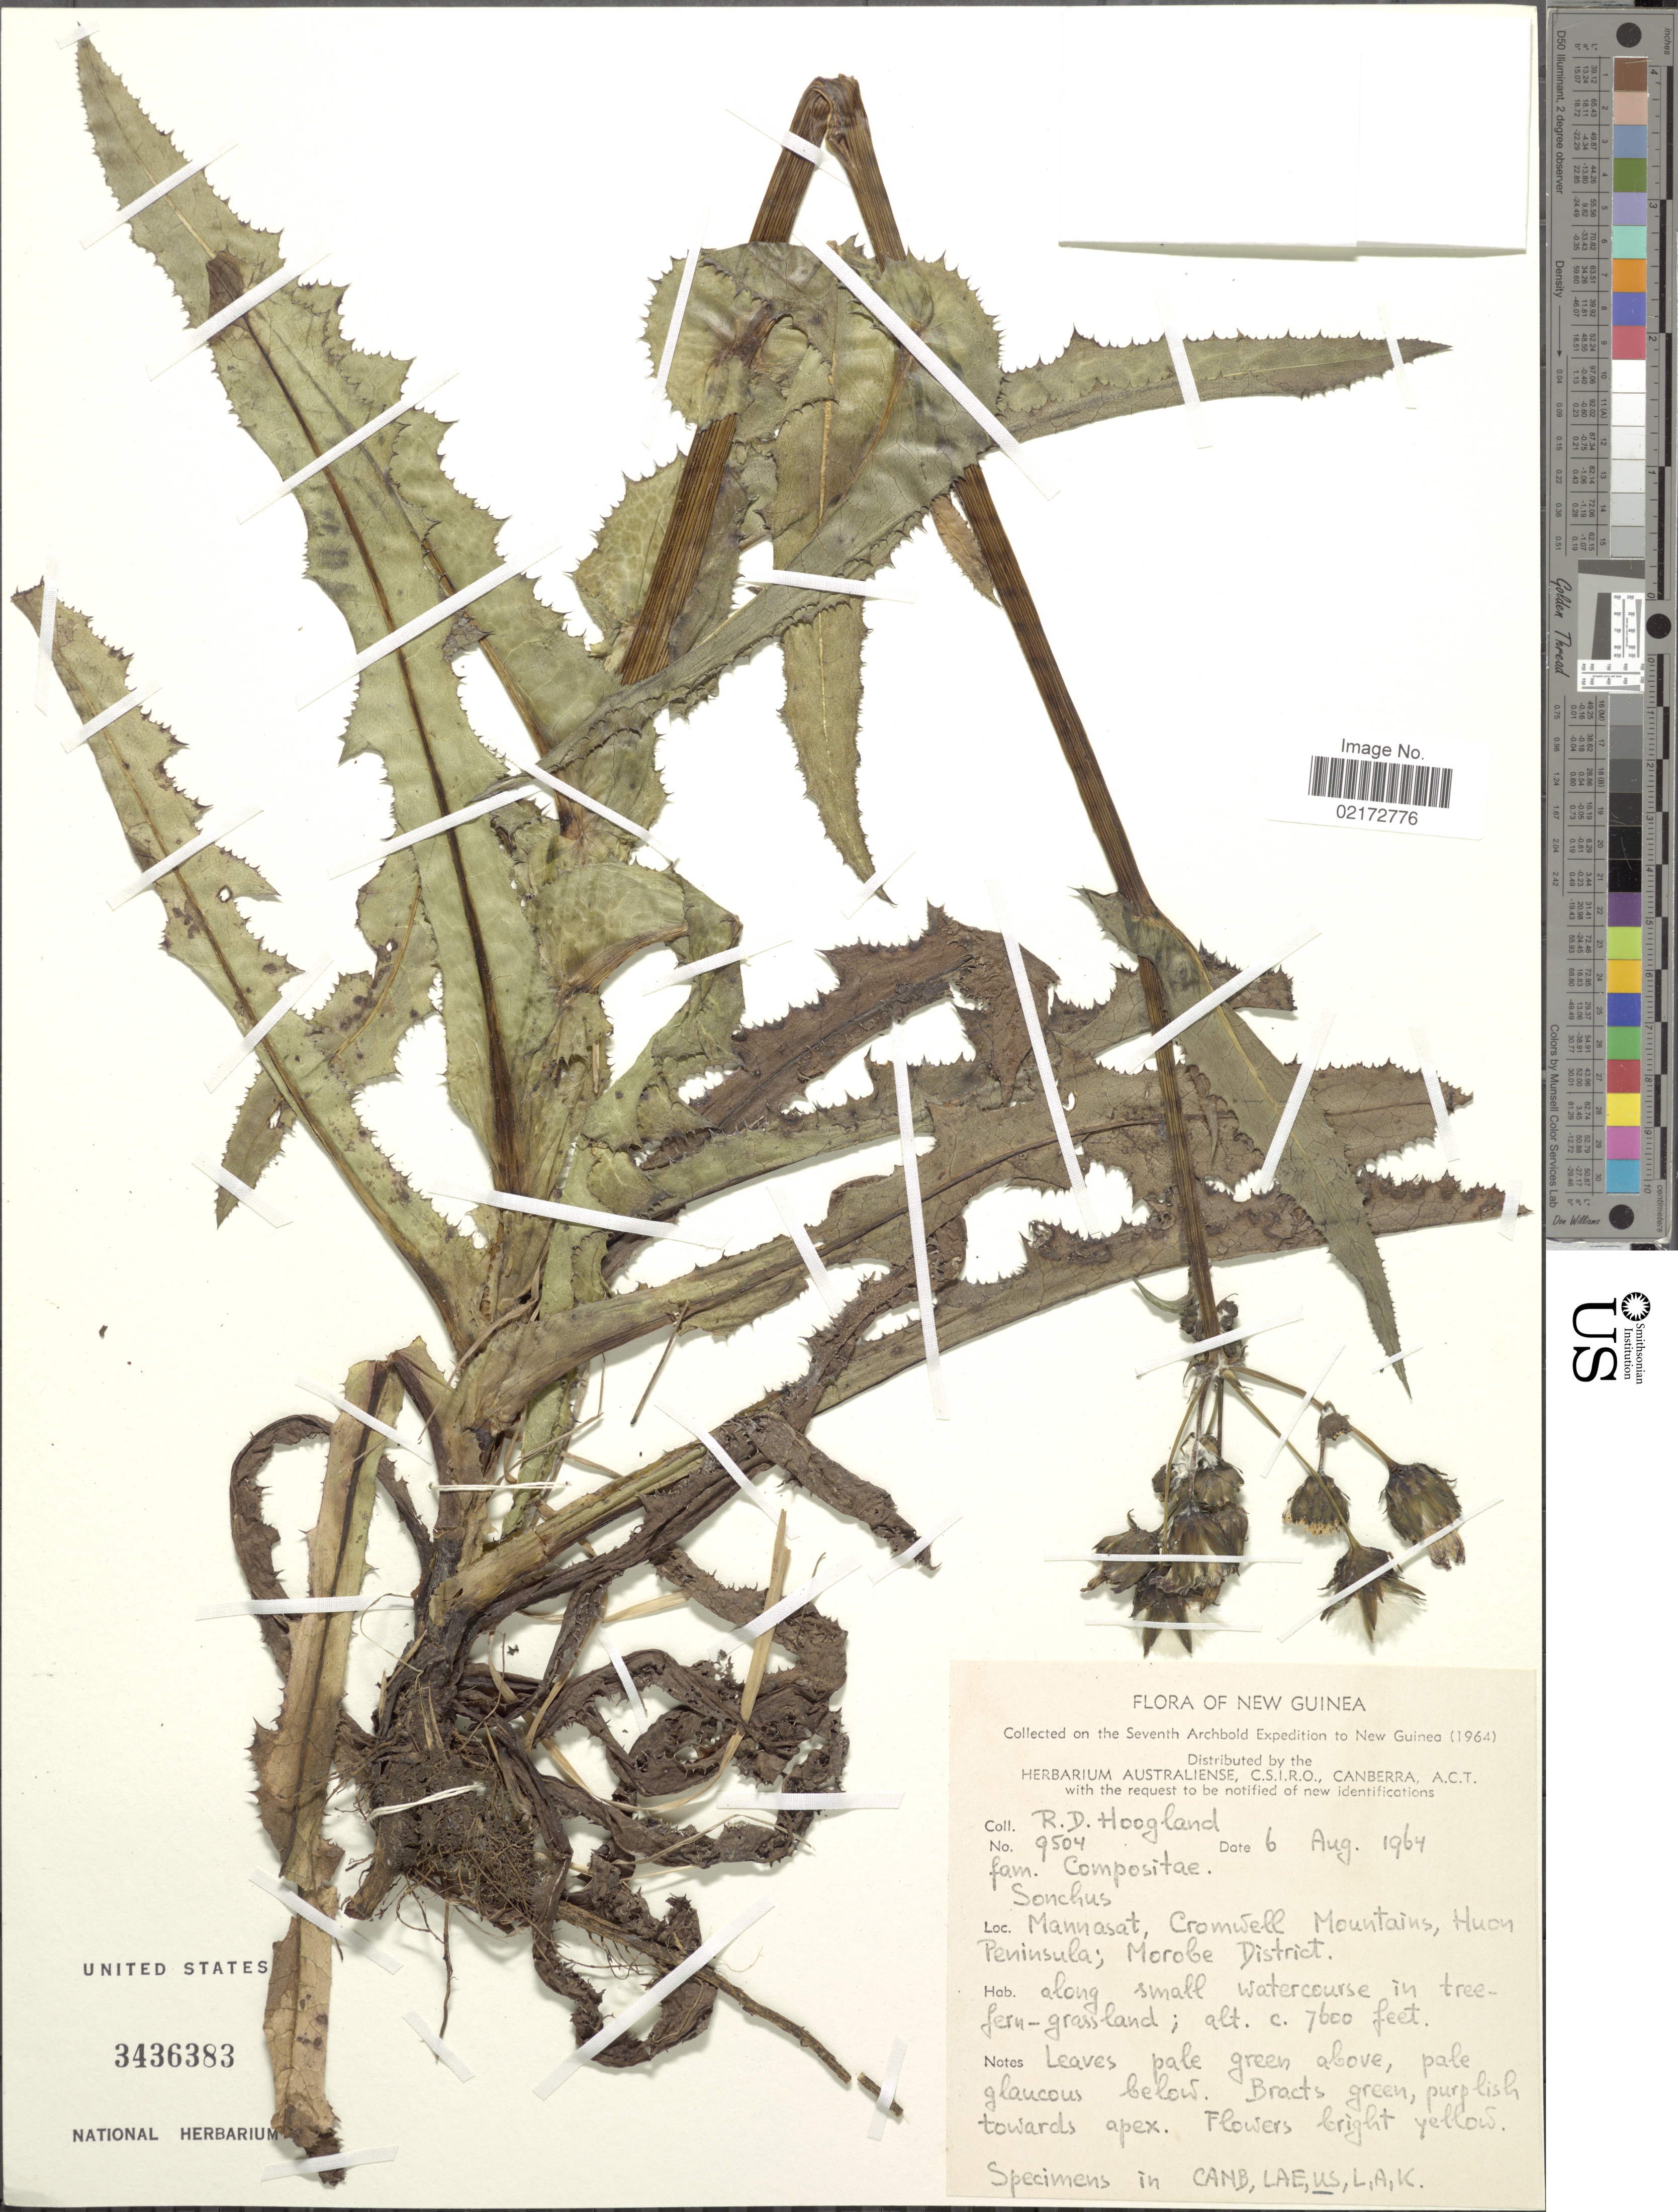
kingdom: Plantae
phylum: Tracheophyta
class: Magnoliopsida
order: Asterales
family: Asteraceae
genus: Sonchus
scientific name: Sonchus sp.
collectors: R. D. Hoogland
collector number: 9504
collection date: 1964-08-06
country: Papua New Guinea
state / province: Morobe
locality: New Guinea. Mannasat, Cromwell Mountains, Huon Peninsula; Morobe District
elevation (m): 2316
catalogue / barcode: US 3436383